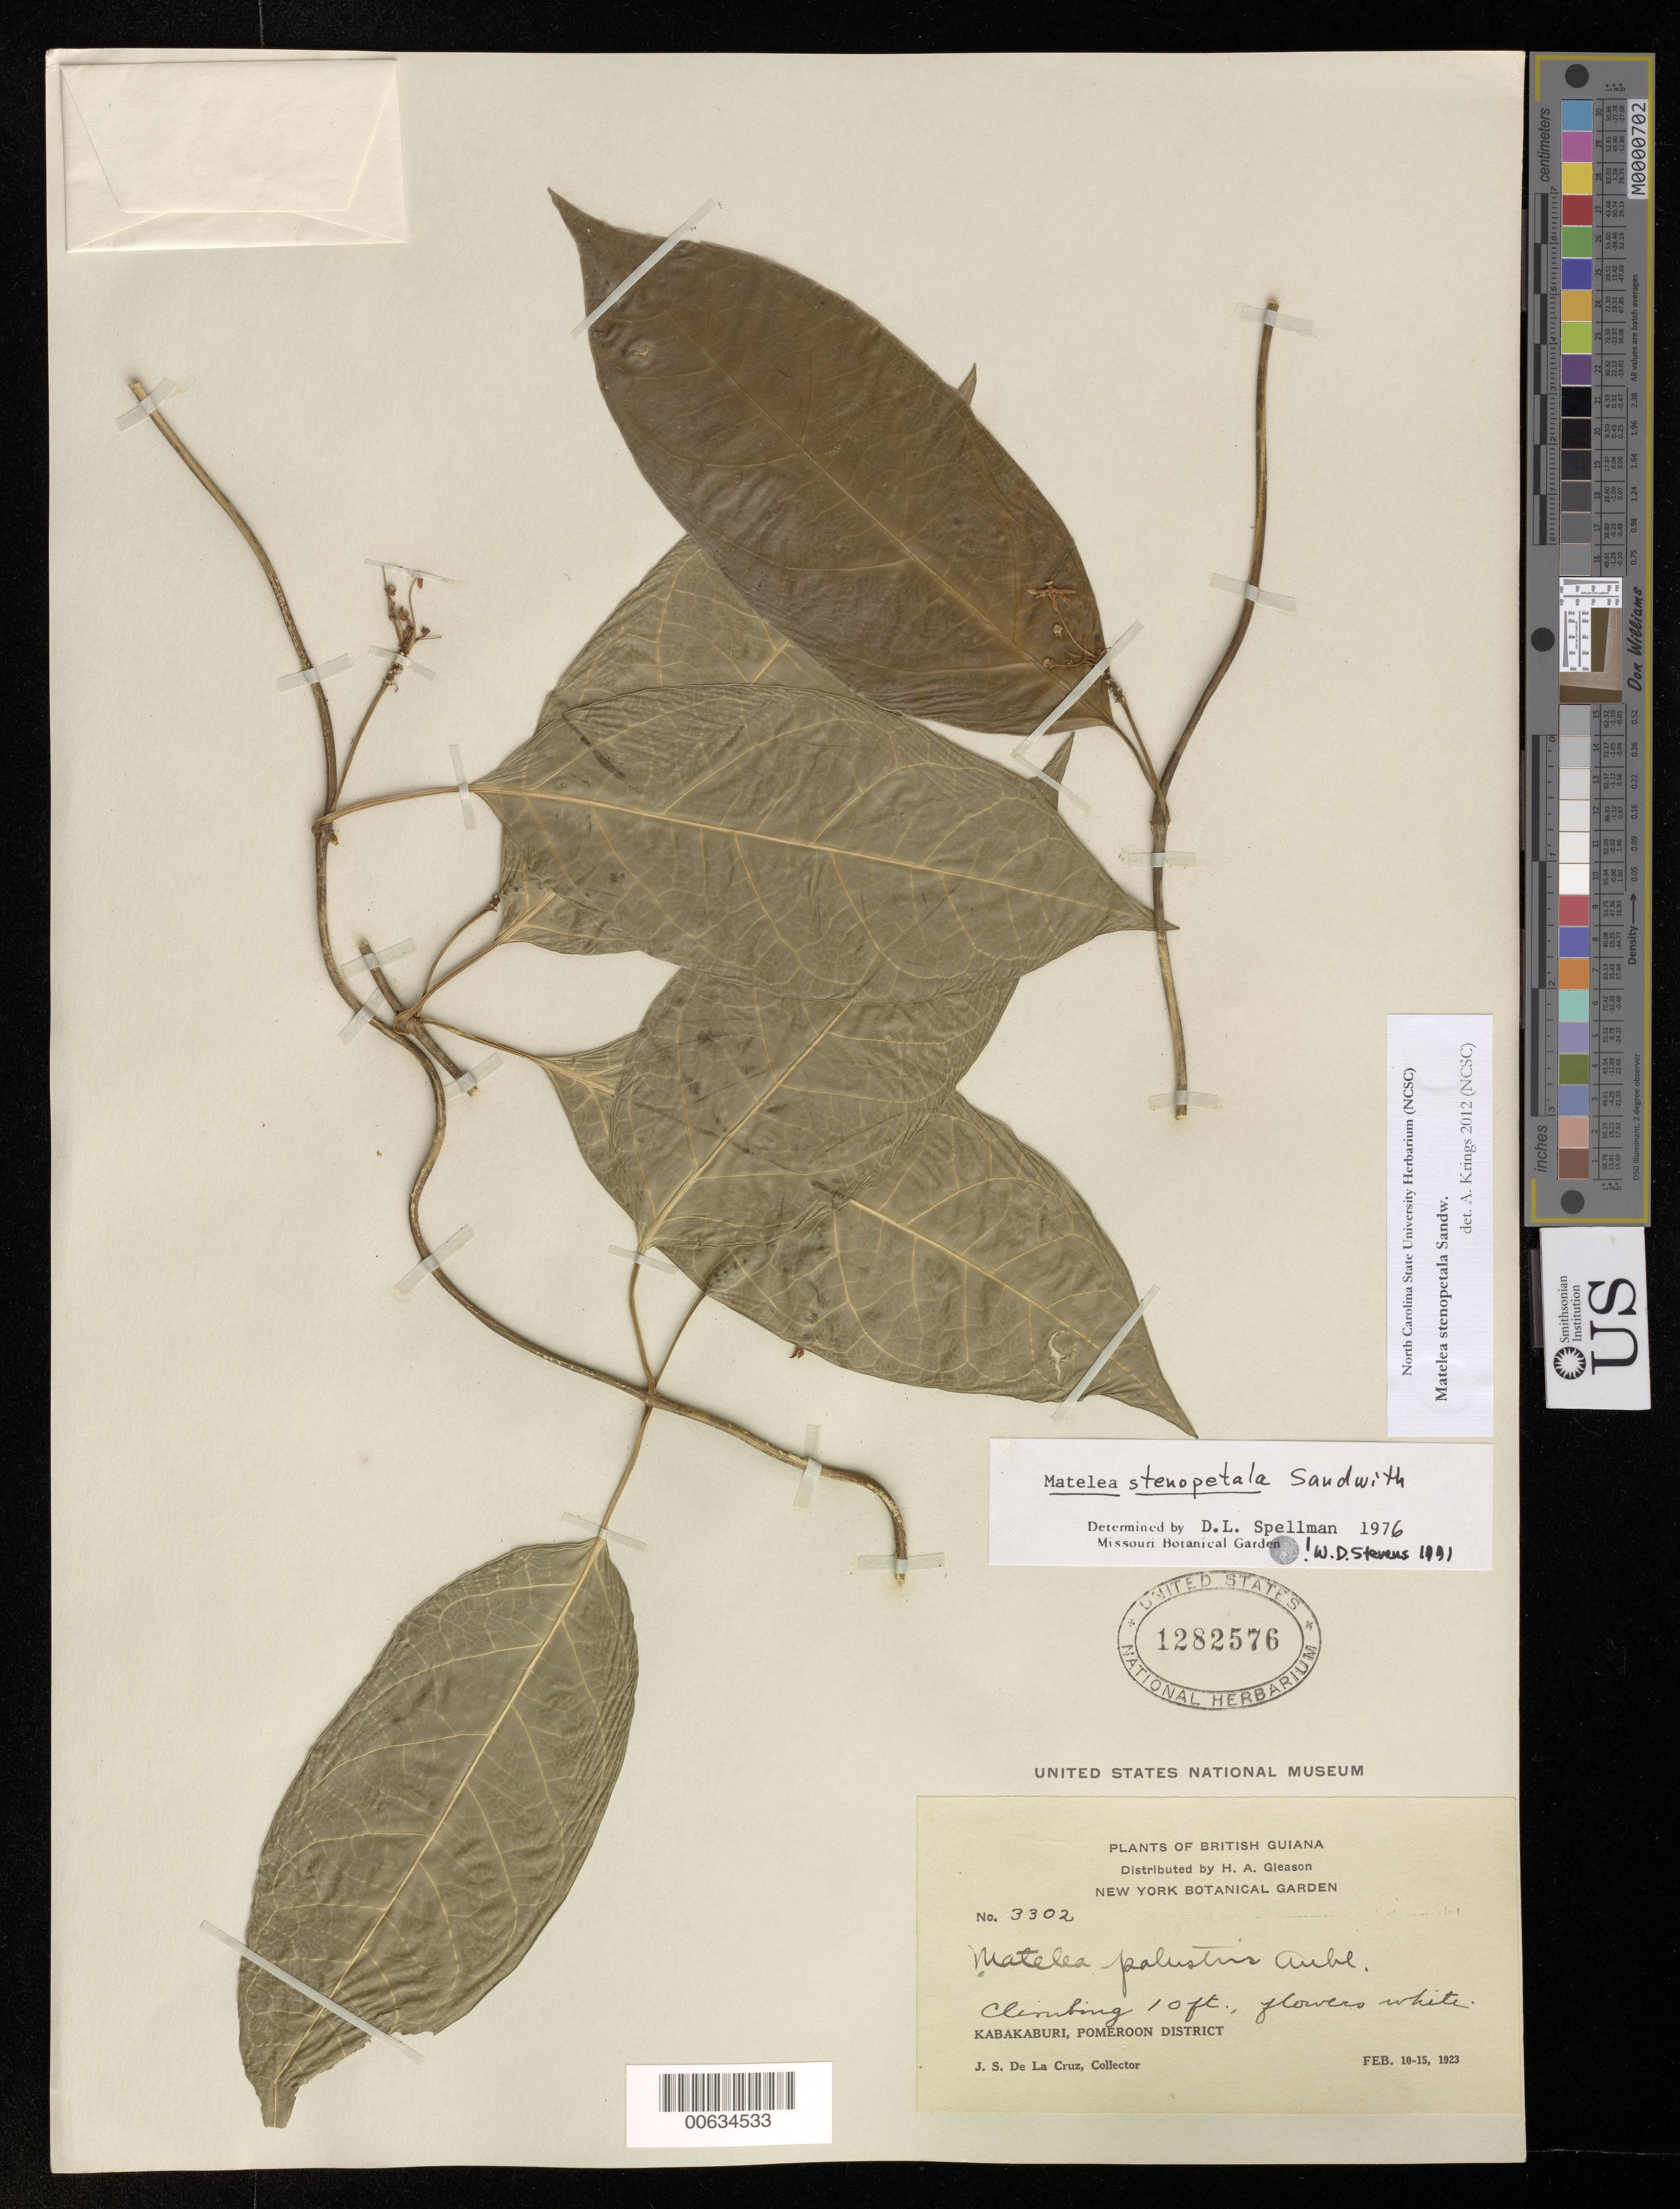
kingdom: Plantae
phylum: Tracheophyta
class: Magnoliopsida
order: Gentianales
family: Apocynaceae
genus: Matelea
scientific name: Matelea stenopetala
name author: Sandwith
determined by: Stevens, W. Douglas, Missouri Botanical Garden (MO)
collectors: J. S. de la Cruz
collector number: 3302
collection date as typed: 10-Feb-23 to 15-Feb-23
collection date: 1923-02-10/1923-02-15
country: Guyana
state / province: Pomeroon-Supenaam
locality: Kabakaburi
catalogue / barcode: US 1282576